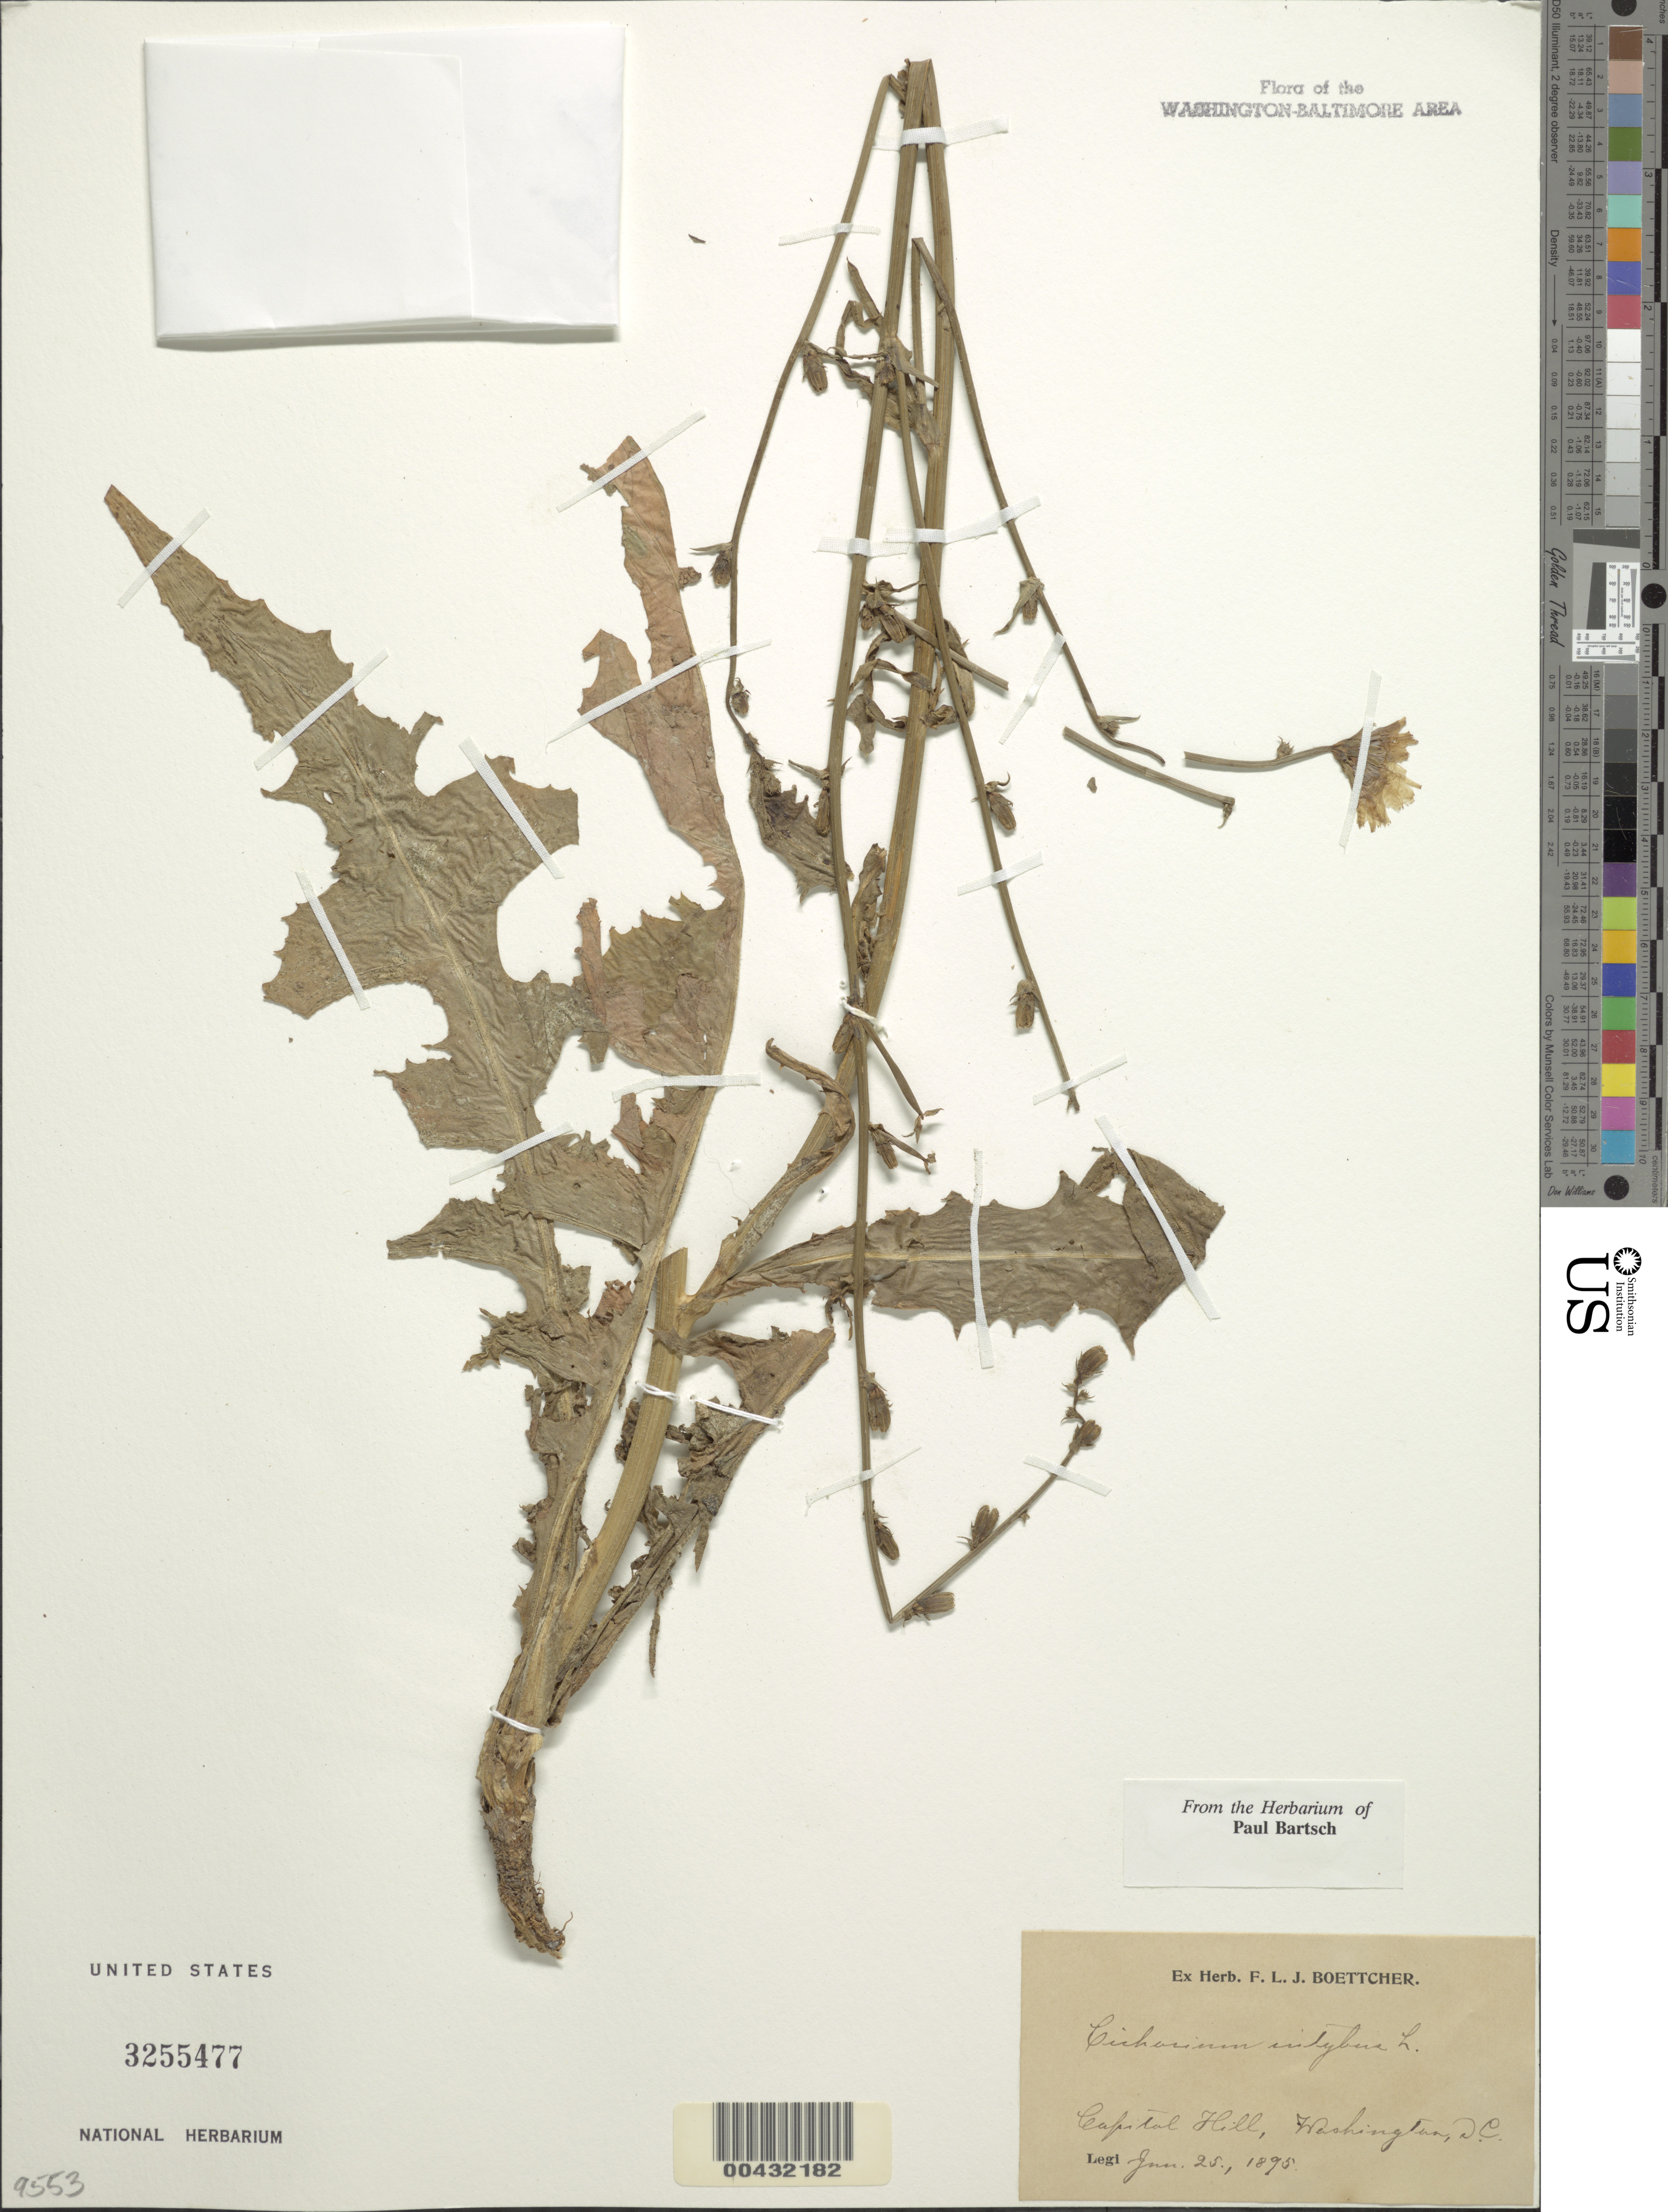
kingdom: Plantae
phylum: Tracheophyta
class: Magnoliopsida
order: Asterales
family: Asteraceae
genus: Cichorium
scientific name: Cichorium intybus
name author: L.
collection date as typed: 25 Jun 1895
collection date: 1895-06-25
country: United States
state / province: District of Columbia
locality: Capitol Hill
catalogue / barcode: US 3255477